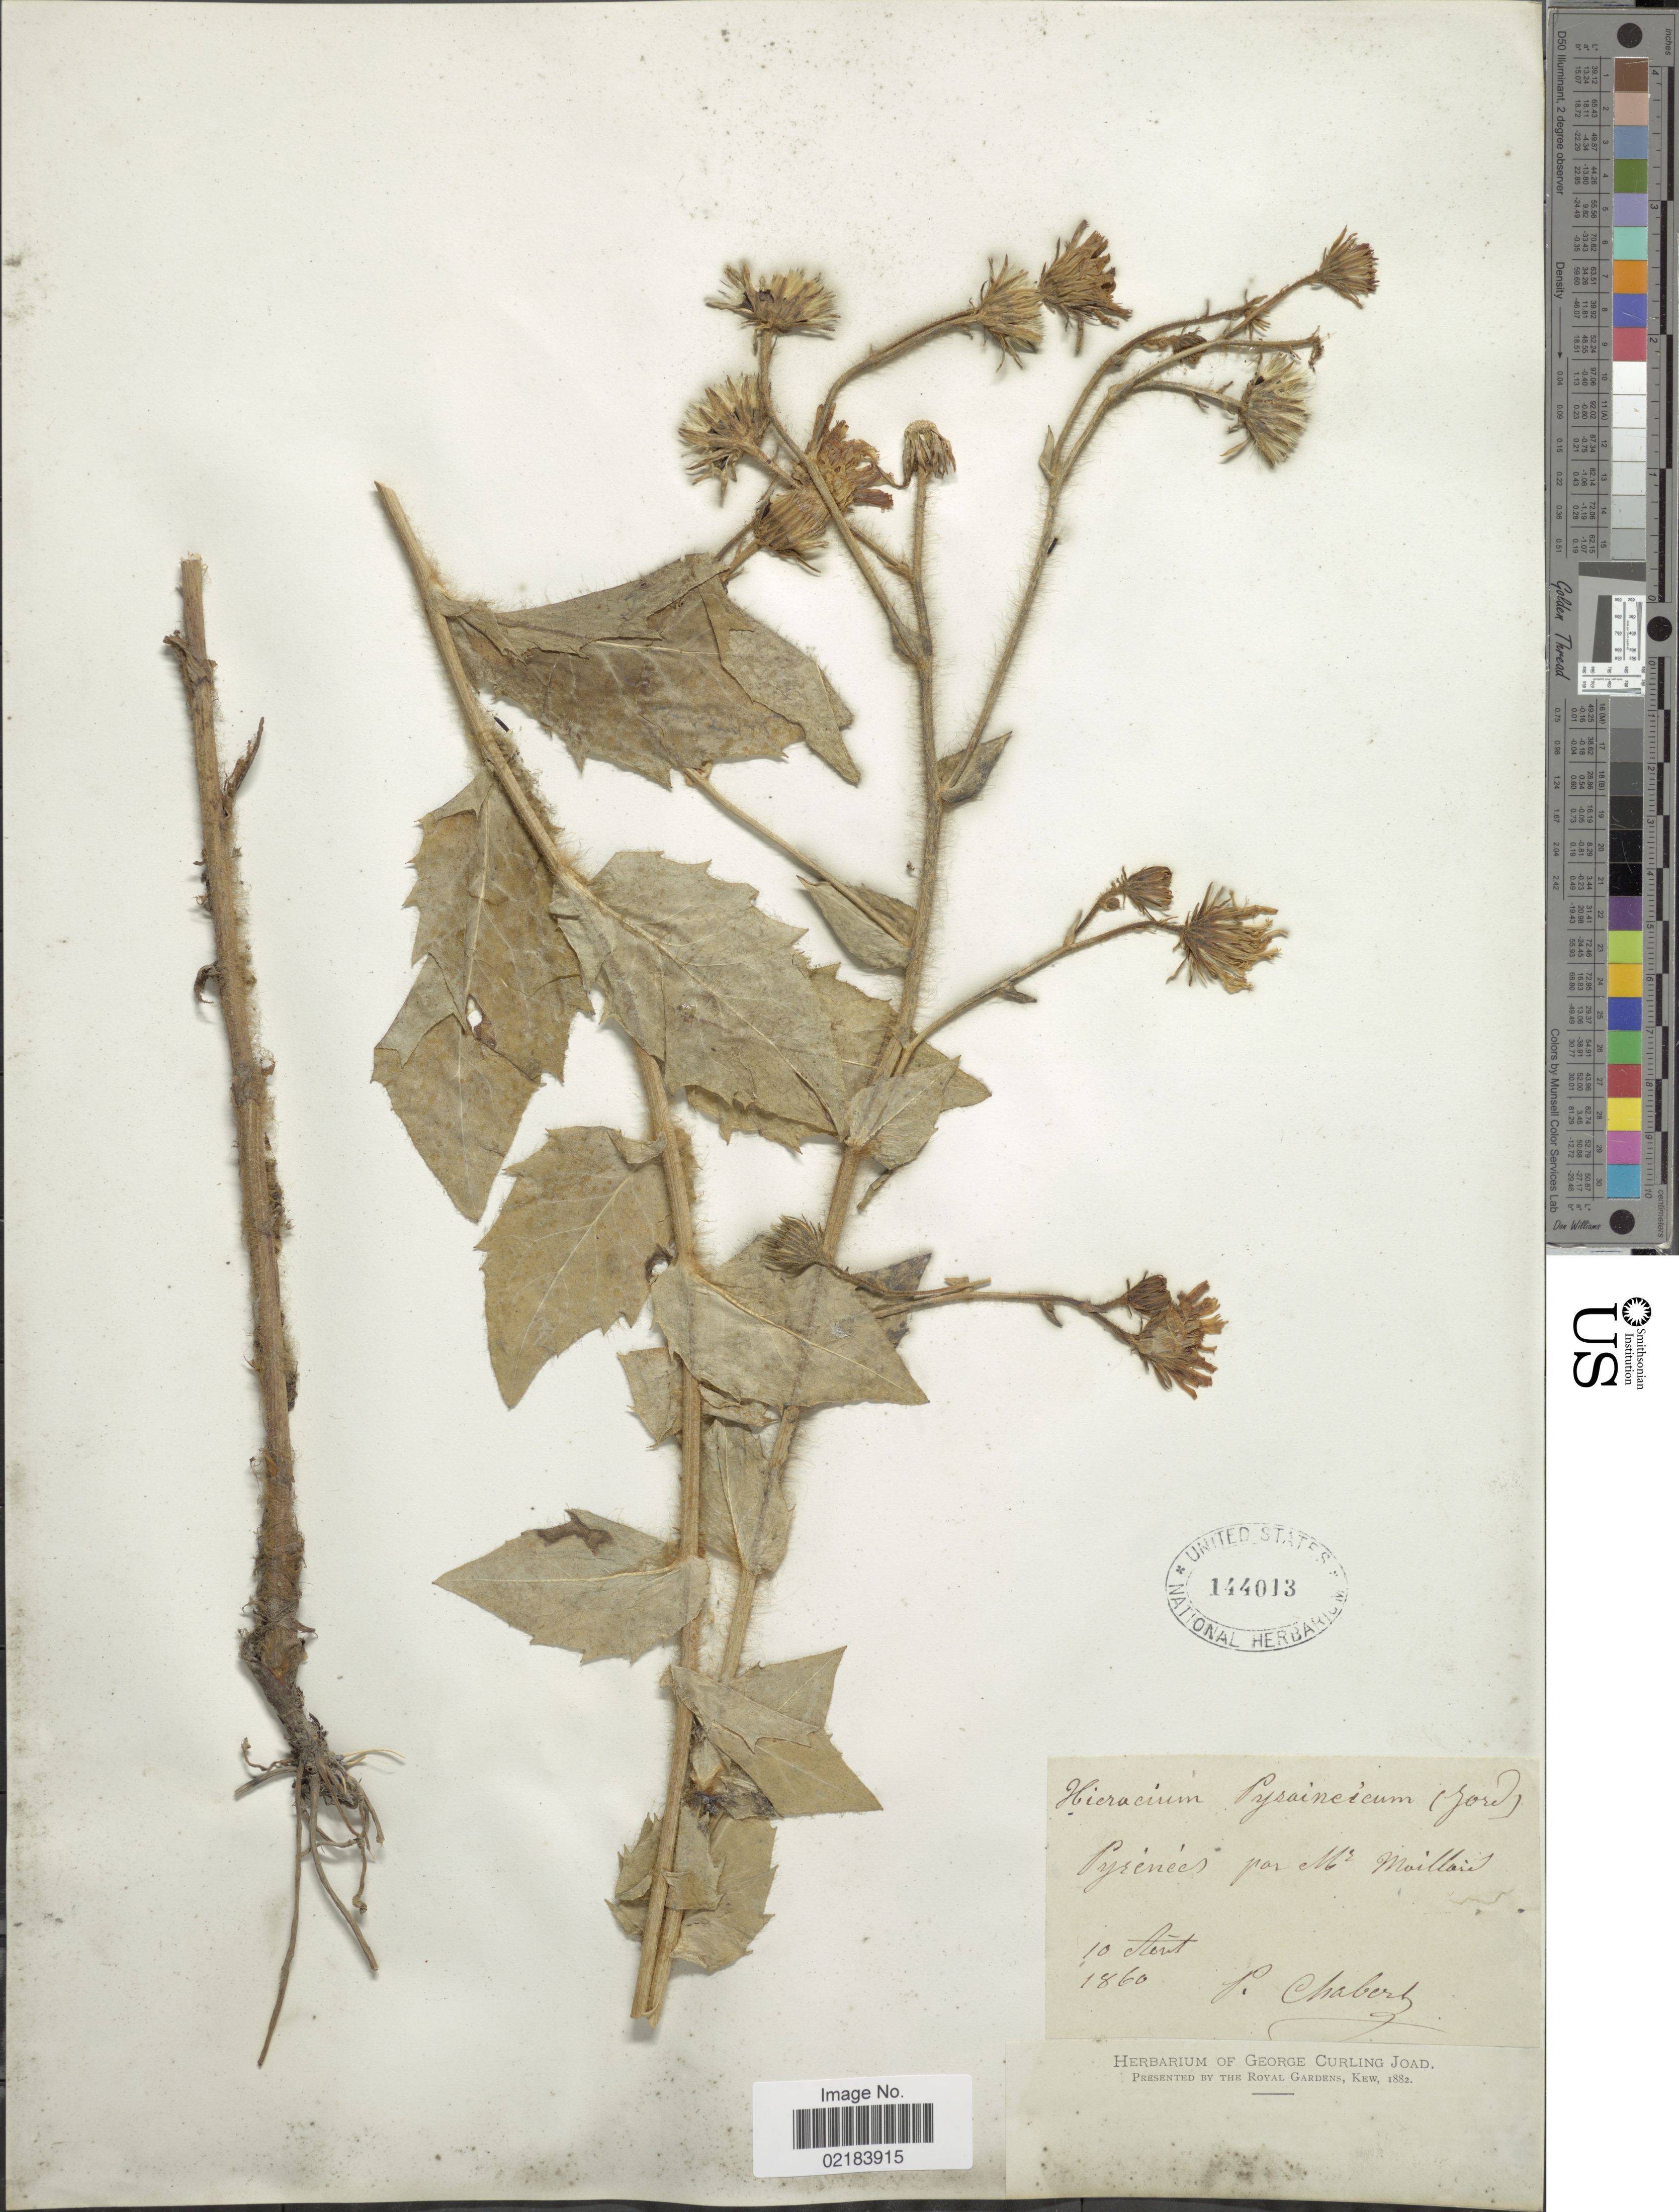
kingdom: Plantae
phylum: Tracheophyta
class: Magnoliopsida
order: Asterales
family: Asteraceae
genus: Hieracium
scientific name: Hieracium nobile subsp. nobile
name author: Gren. & Godr.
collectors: P. Chabert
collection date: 1860-08-10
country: France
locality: Pyrennees por Me Moullaire [interpreted]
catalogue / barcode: US 144013